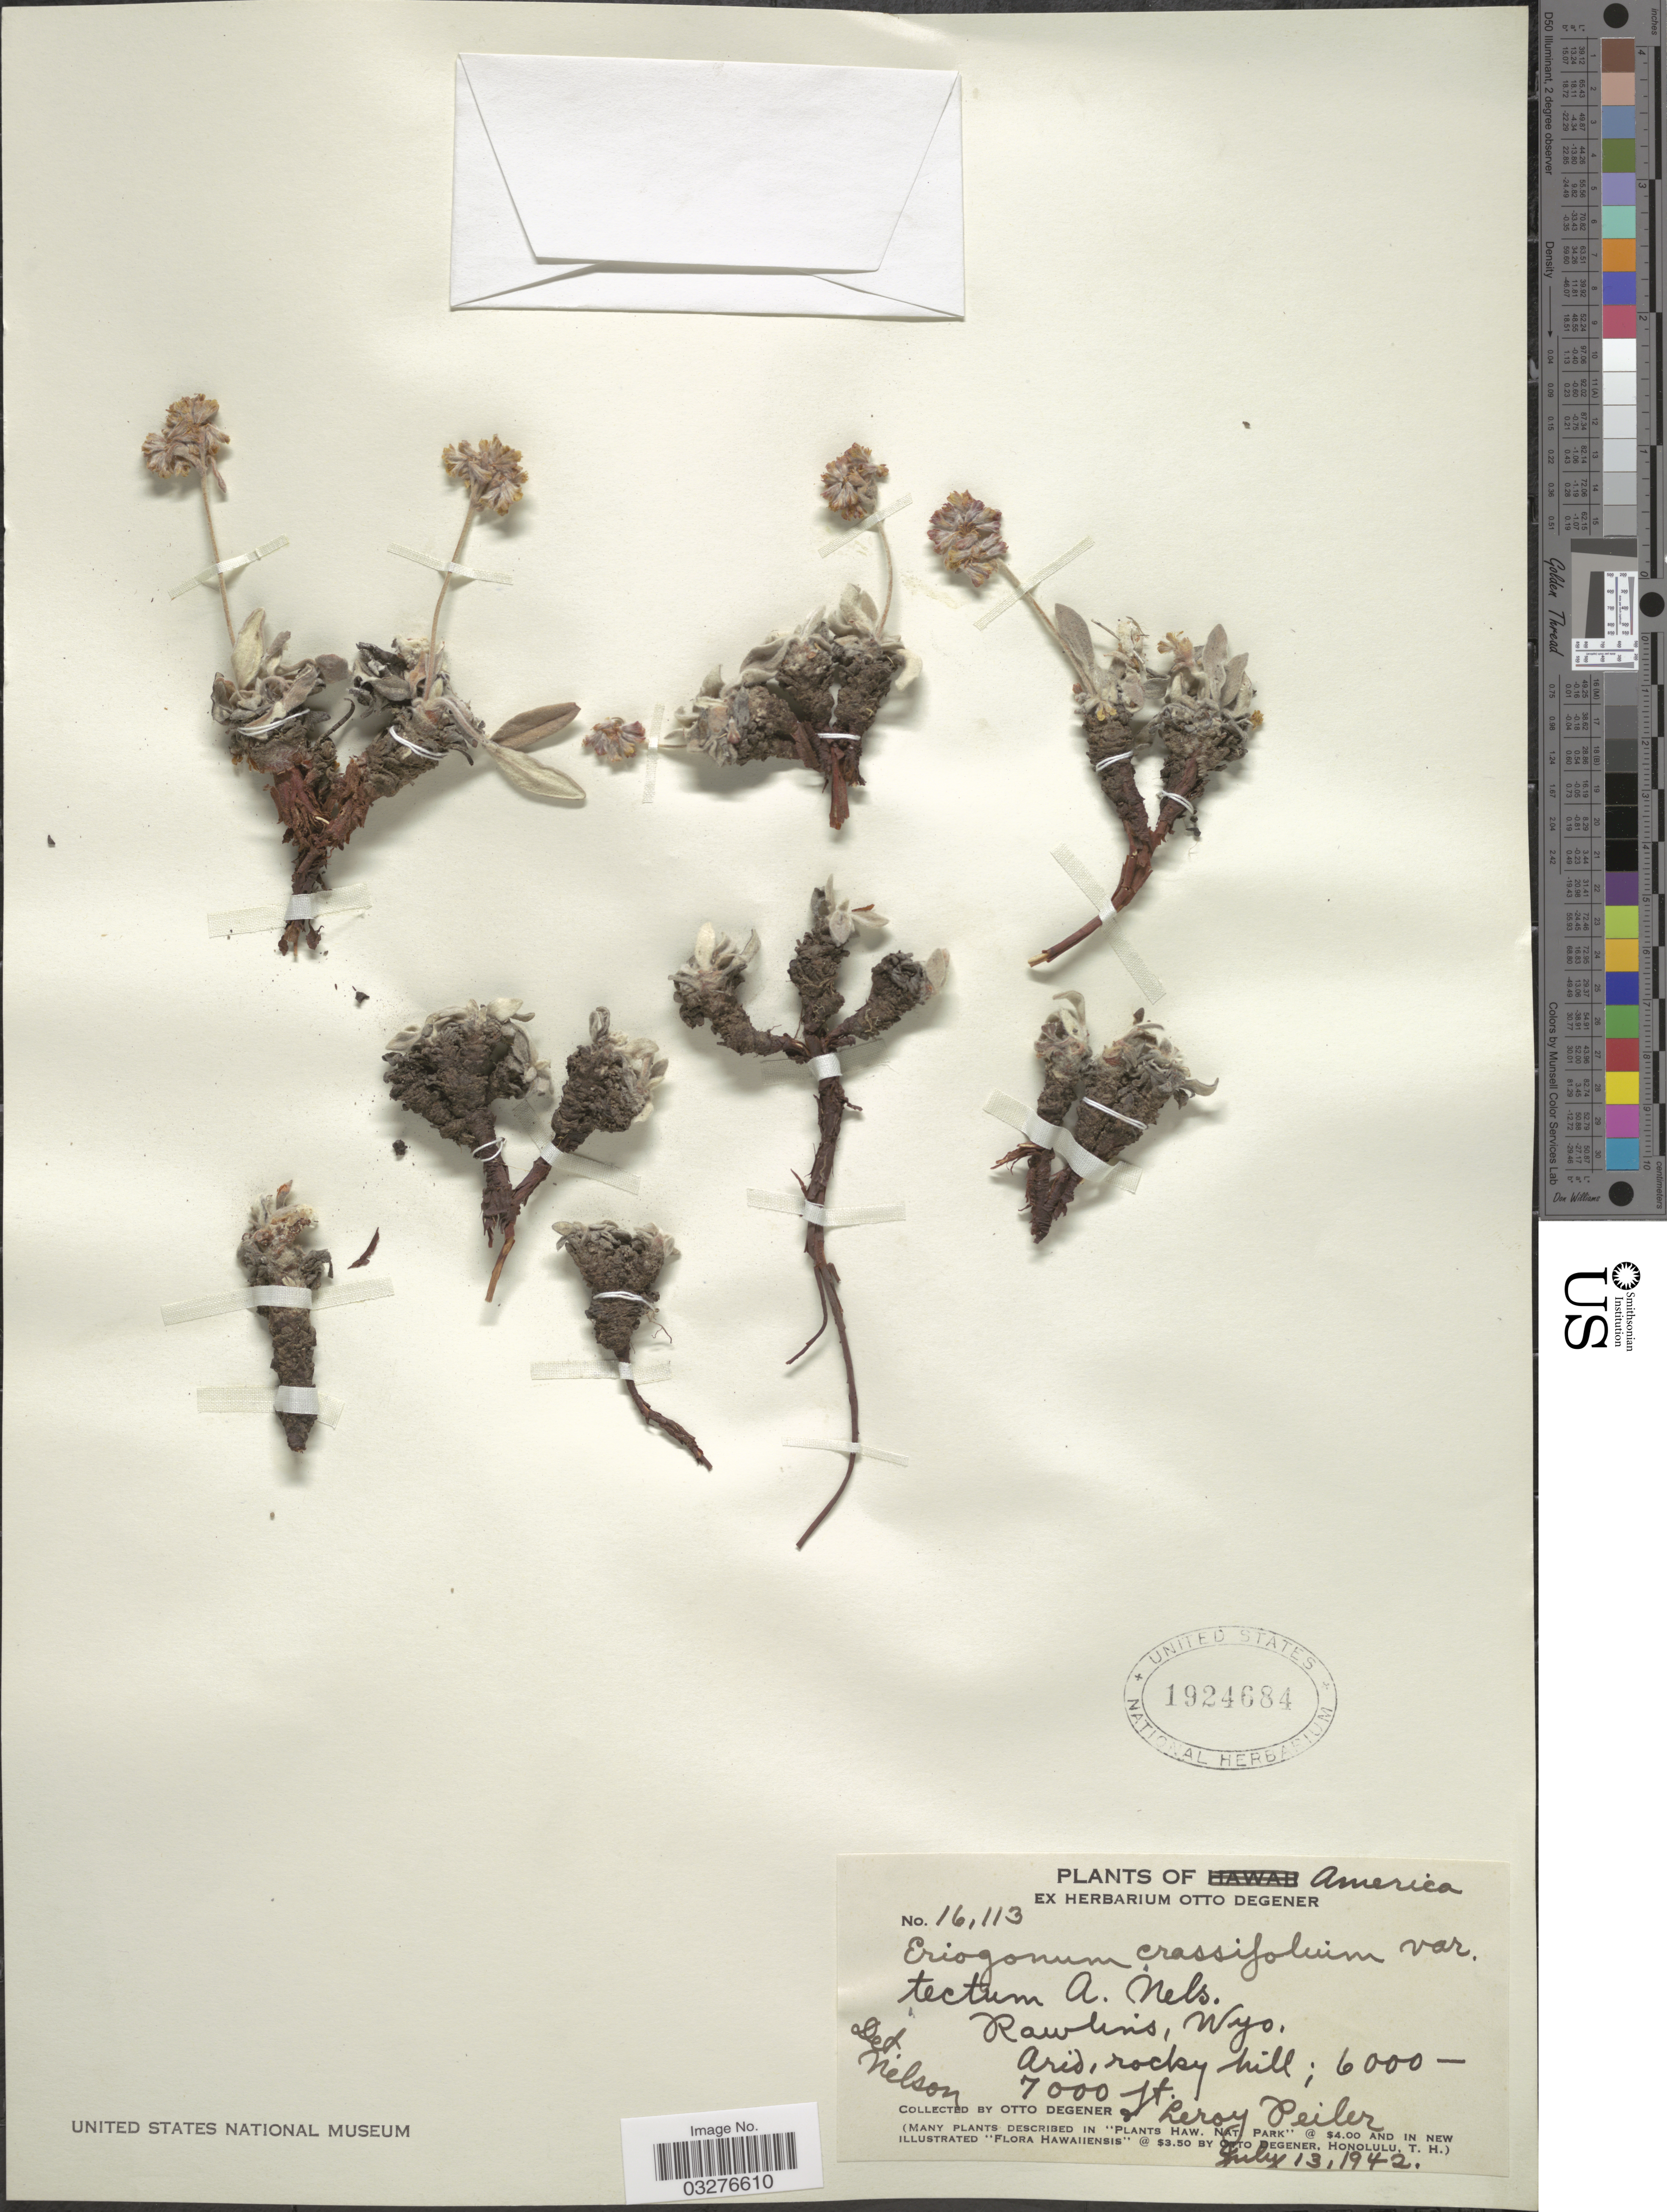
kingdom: Plantae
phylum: Tracheophyta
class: Magnoliopsida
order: Caryophyllales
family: Polygonaceae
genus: Eriogonum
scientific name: Eriogonum flavum var. flavum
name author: Nutt. ex Benth.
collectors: O. Degener & L. Peiler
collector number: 16113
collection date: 1942-07-13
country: United States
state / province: Wyoming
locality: Rawlins.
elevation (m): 1829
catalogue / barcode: US 1924684